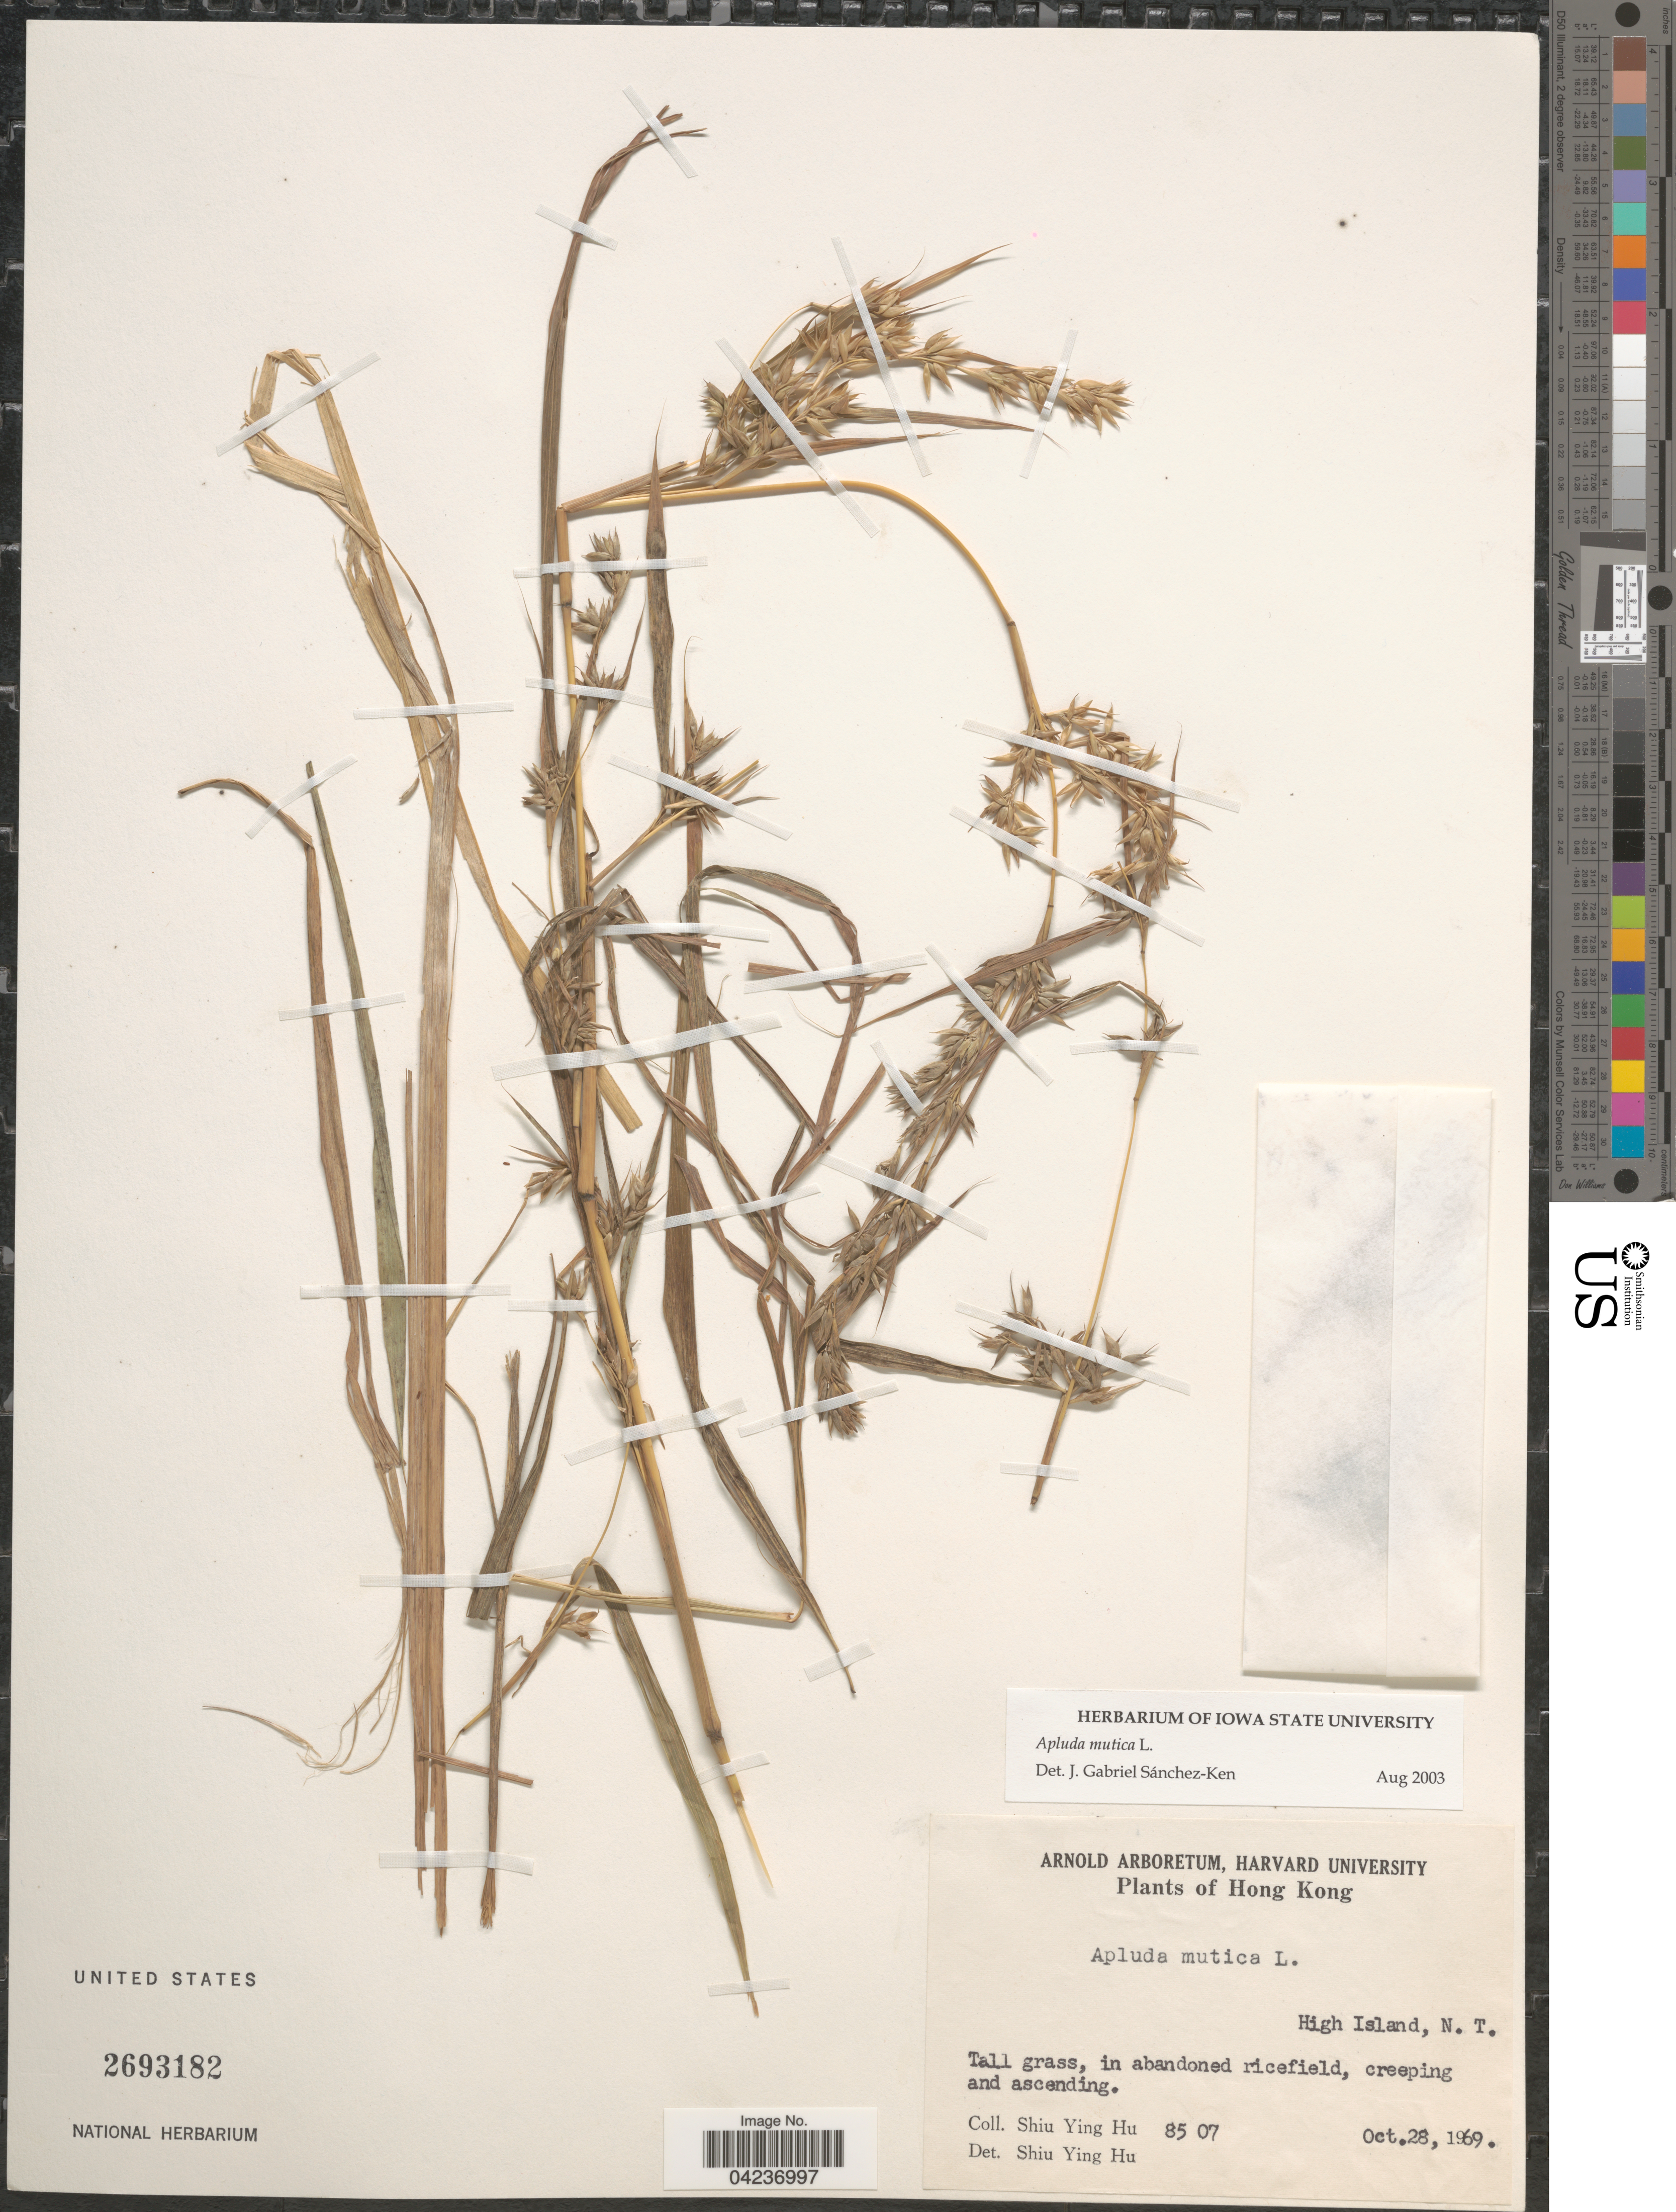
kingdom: Plantae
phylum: Tracheophyta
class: Liliopsida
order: Poales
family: Poaceae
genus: Apluda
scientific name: Apluda mutica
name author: L.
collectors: S. Y. Hu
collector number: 8507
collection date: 1969-10-28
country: China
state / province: Hong Kong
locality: High Island, N.T.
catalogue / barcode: US 2693182